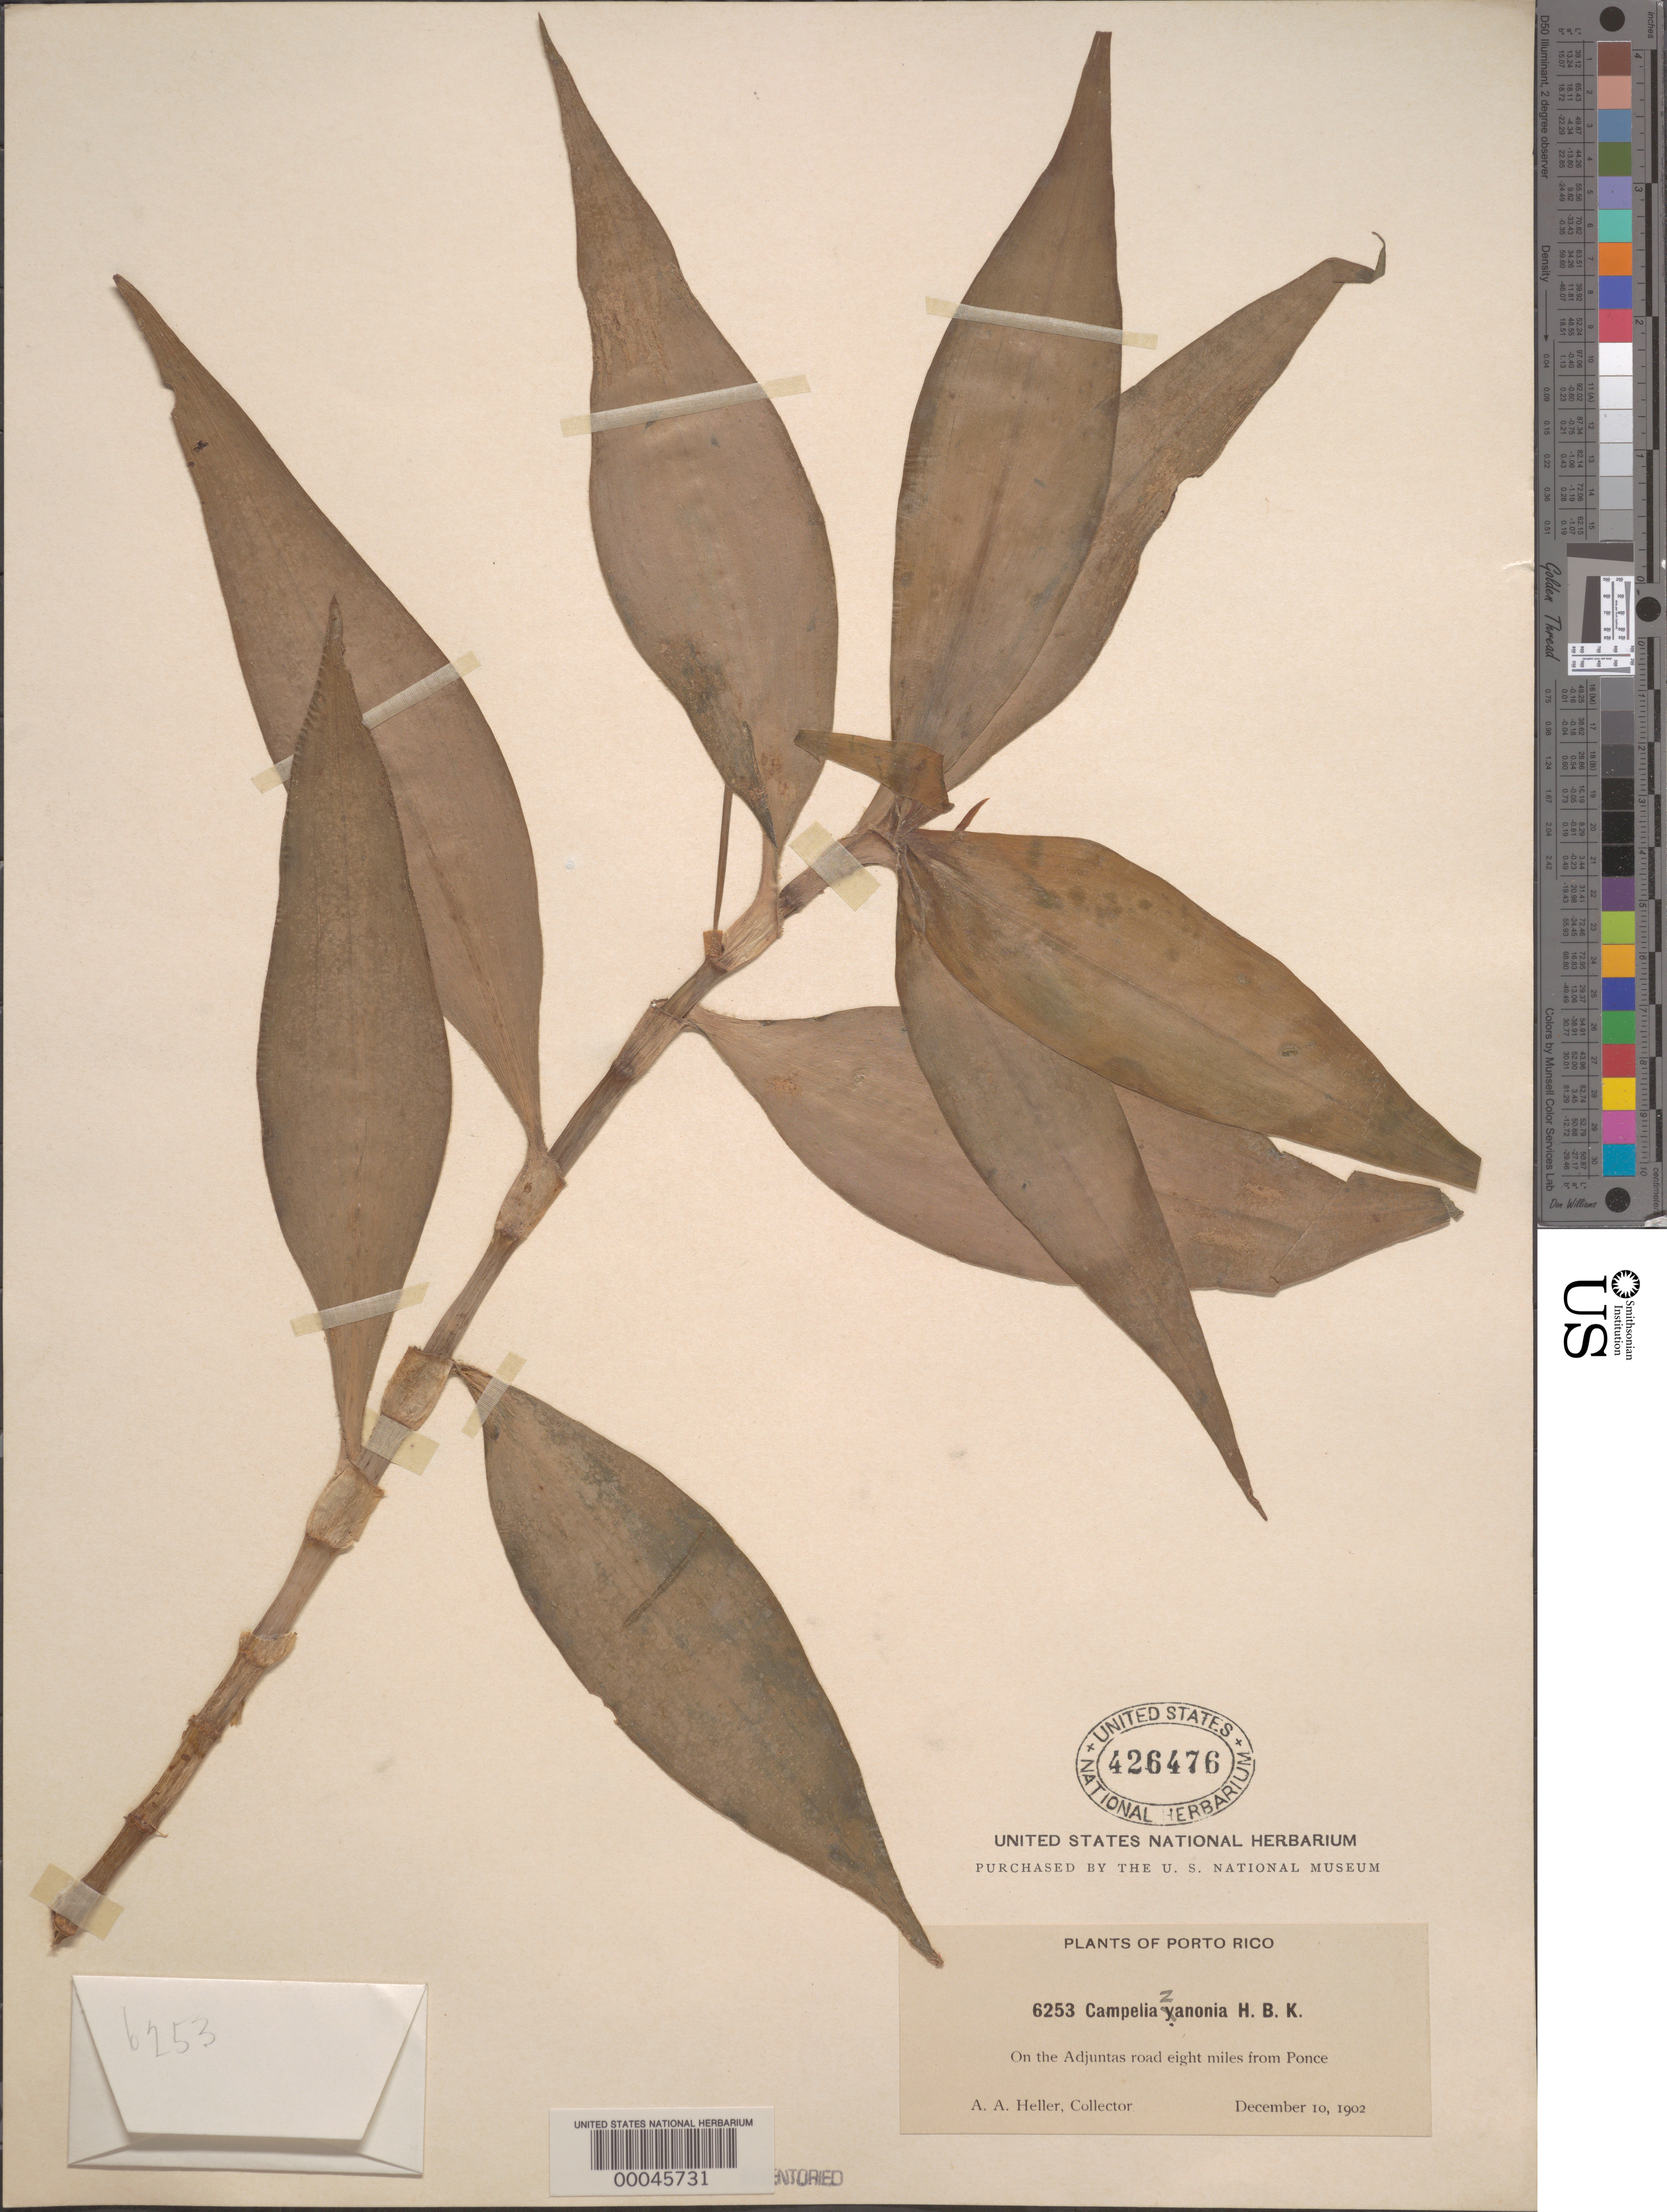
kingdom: Plantae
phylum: Tracheophyta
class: Liliopsida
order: Commelinales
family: Commelinaceae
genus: Tradescantia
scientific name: Tradescantia zanonia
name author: (L.) Sw.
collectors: A. A. Heller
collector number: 6253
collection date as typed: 10 Dec 1902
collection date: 1902-12-10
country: Puerto Rico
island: Greater Antilles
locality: Near ponce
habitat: Roadside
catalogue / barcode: US 426476